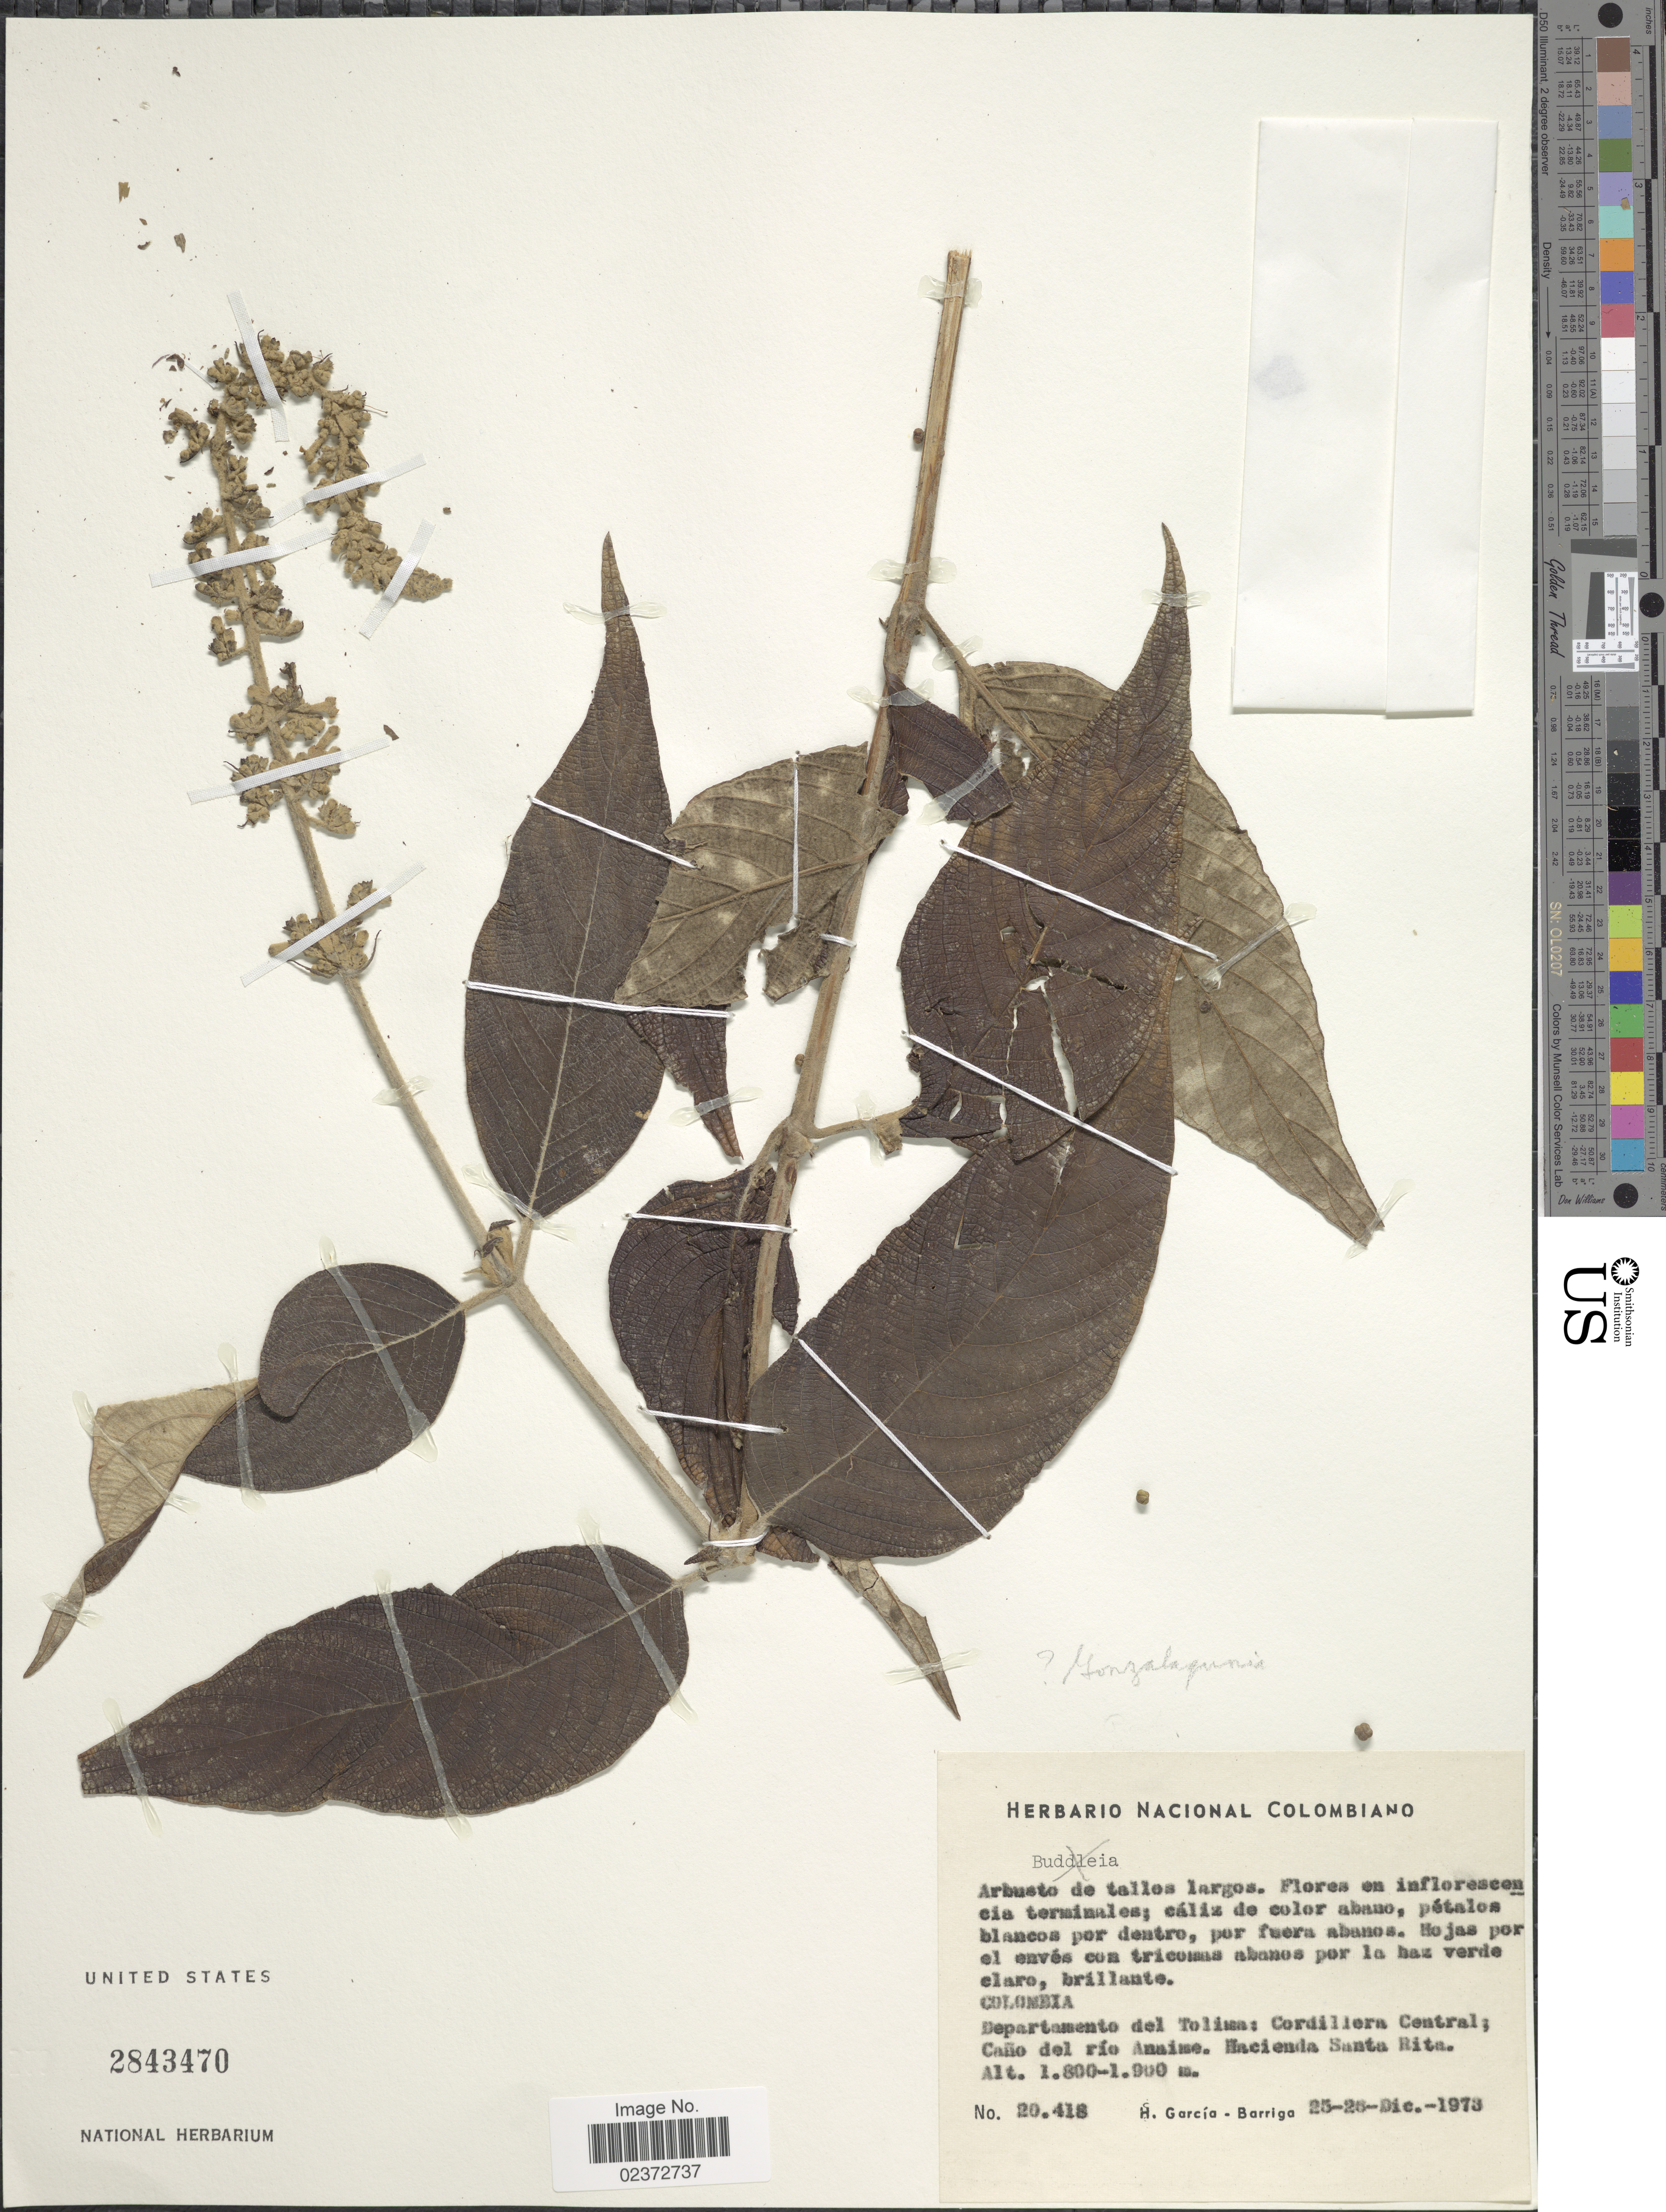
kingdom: Plantae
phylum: Tracheophyta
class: Magnoliopsida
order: Gentianales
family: Rubiaceae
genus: Gonzalagunia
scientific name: Gonzalagunia dependens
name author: Ruiz & Pav.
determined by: Giraldo, Sebastian, (E), Royal Botanic Gardens (Edinburgh) (UNITED KINGDOM)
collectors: H. García Barriga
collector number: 20418*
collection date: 1973-12-25/1973-12-26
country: Colombia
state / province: Tolima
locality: Cordillera Central; Cano del rio Anaime. Hacienda Santa Rita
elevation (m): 1800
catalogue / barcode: US 2843470